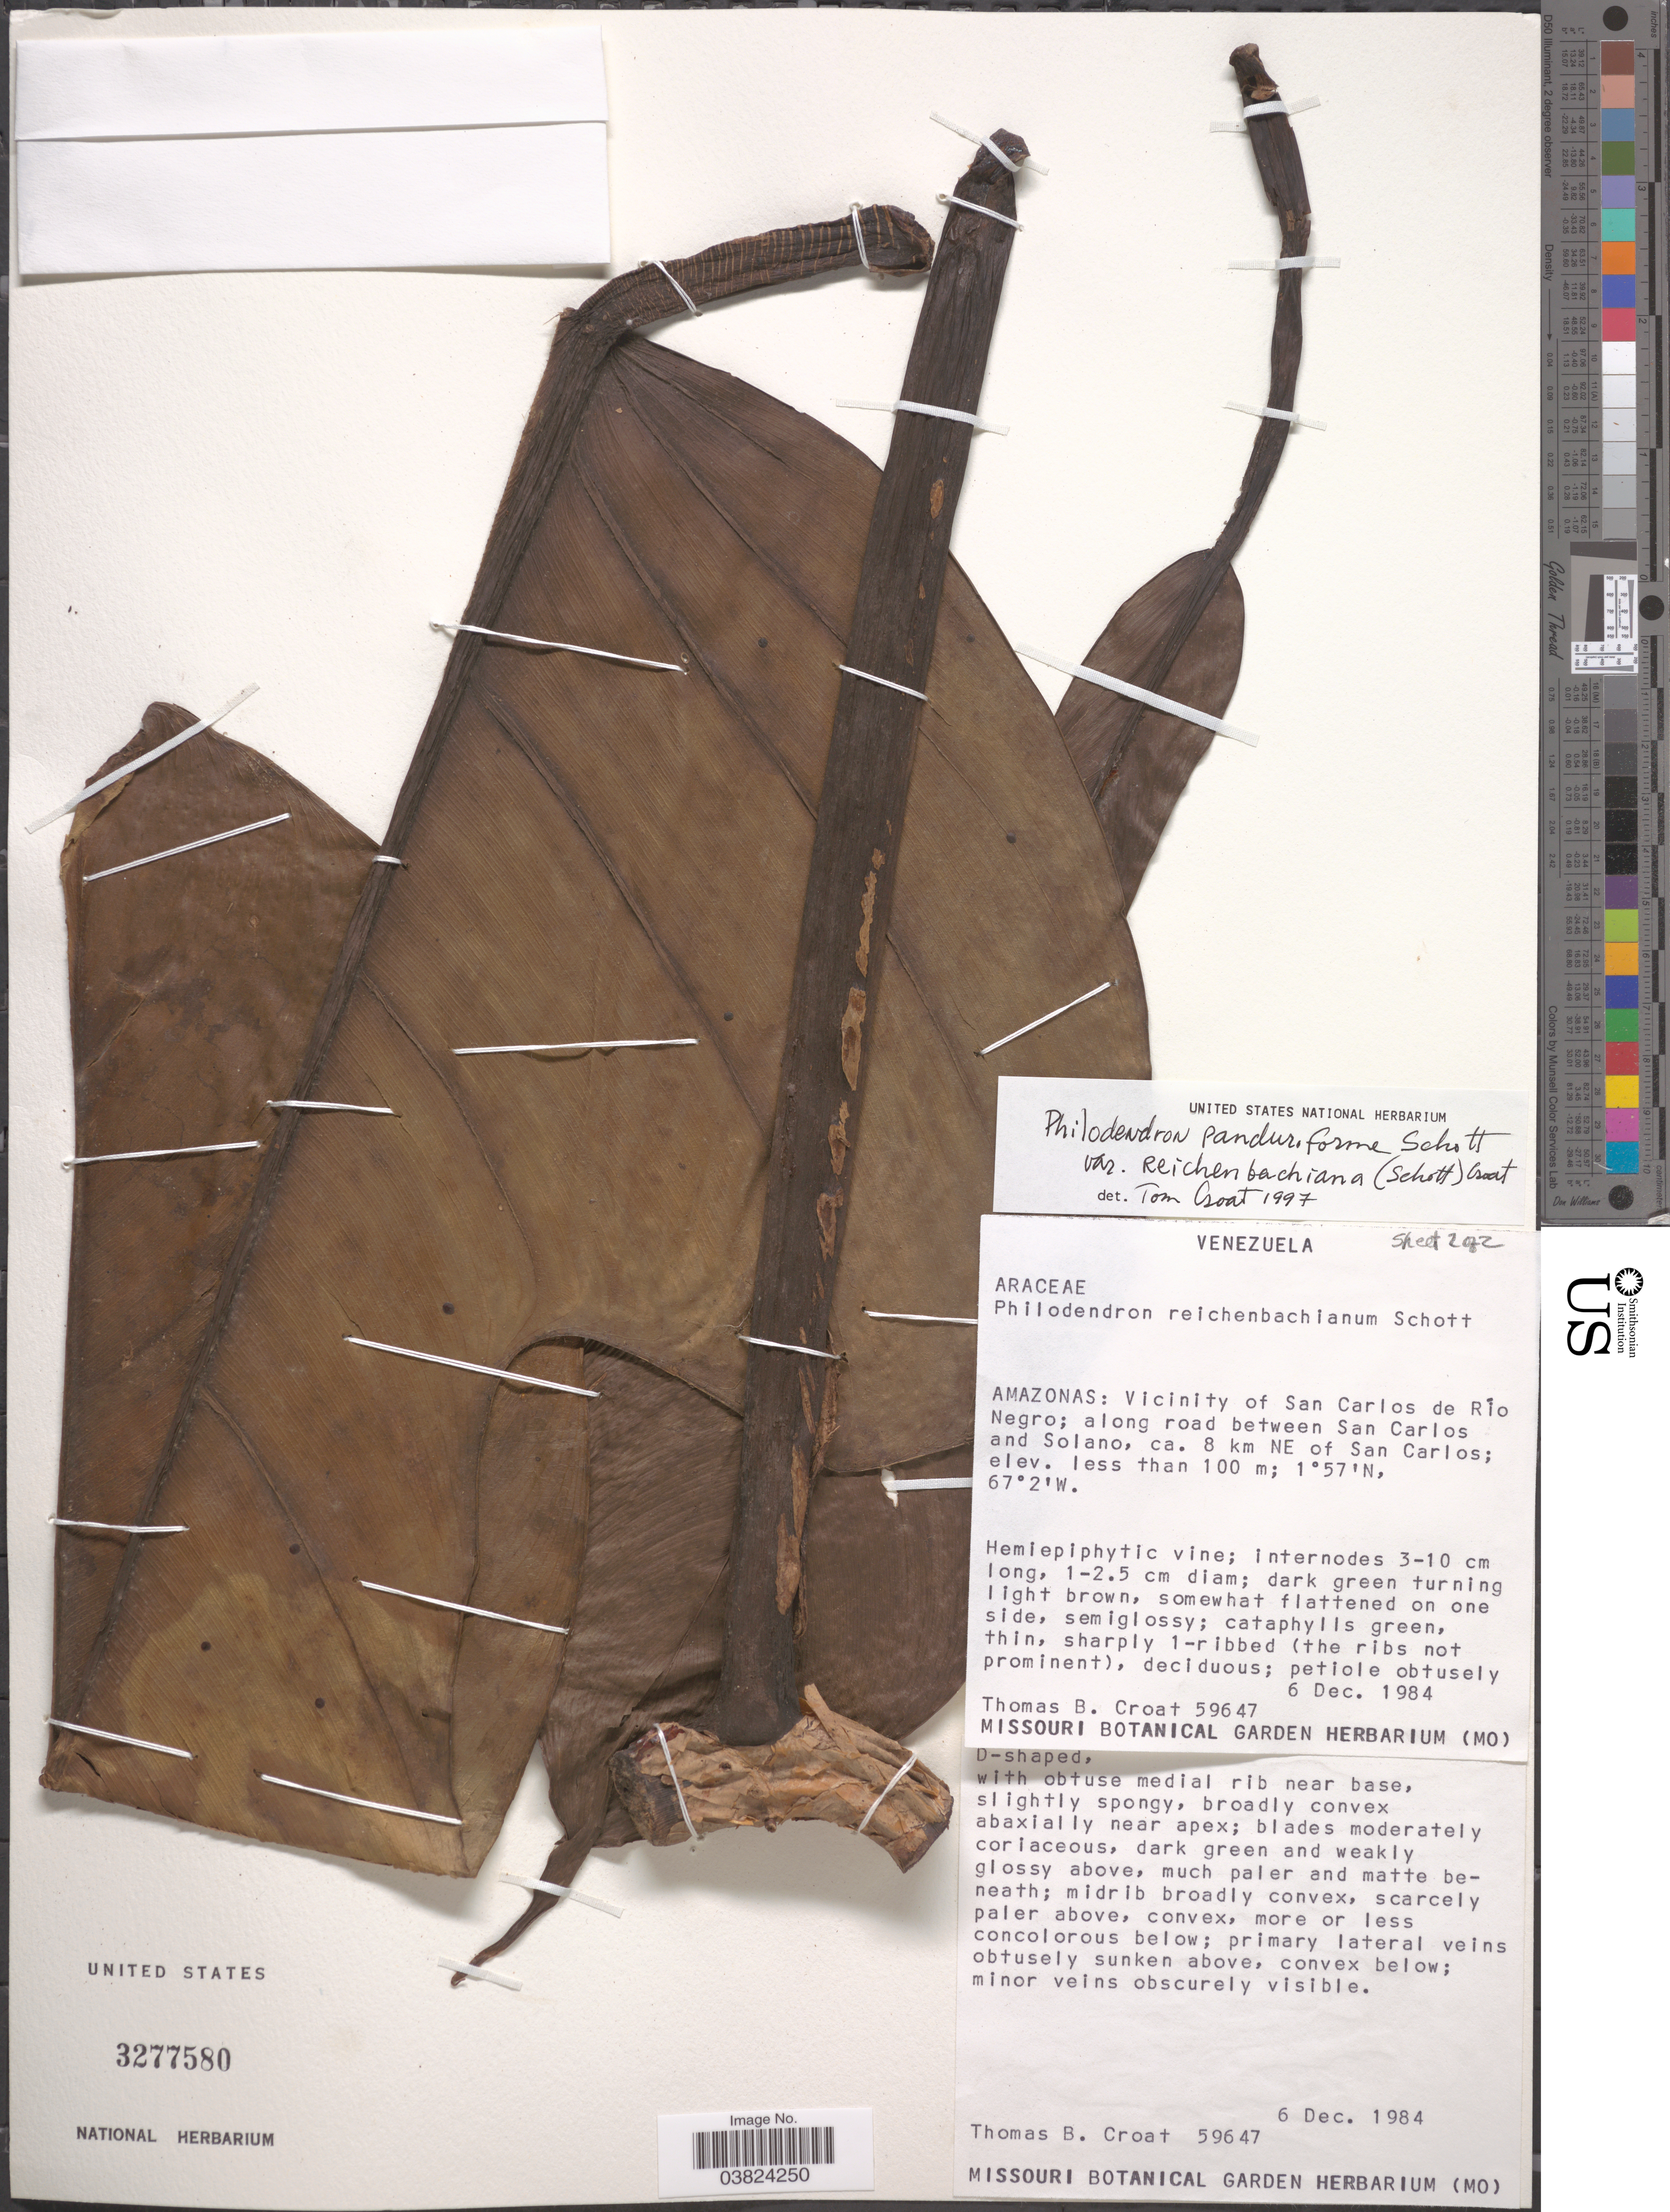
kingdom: Plantae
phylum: Tracheophyta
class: Liliopsida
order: Alismatales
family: Araceae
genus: Philodendron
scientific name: Philodendron bipennifolium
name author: Schott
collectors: T. B. Croat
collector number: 59647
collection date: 1984-12-06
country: Venezuela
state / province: Amazonas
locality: Vicinity of San Carlos de Río Negro; along road between San Carlos and Solano, ca. 8 km NE of San Carlos.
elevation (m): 100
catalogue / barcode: US 3277580